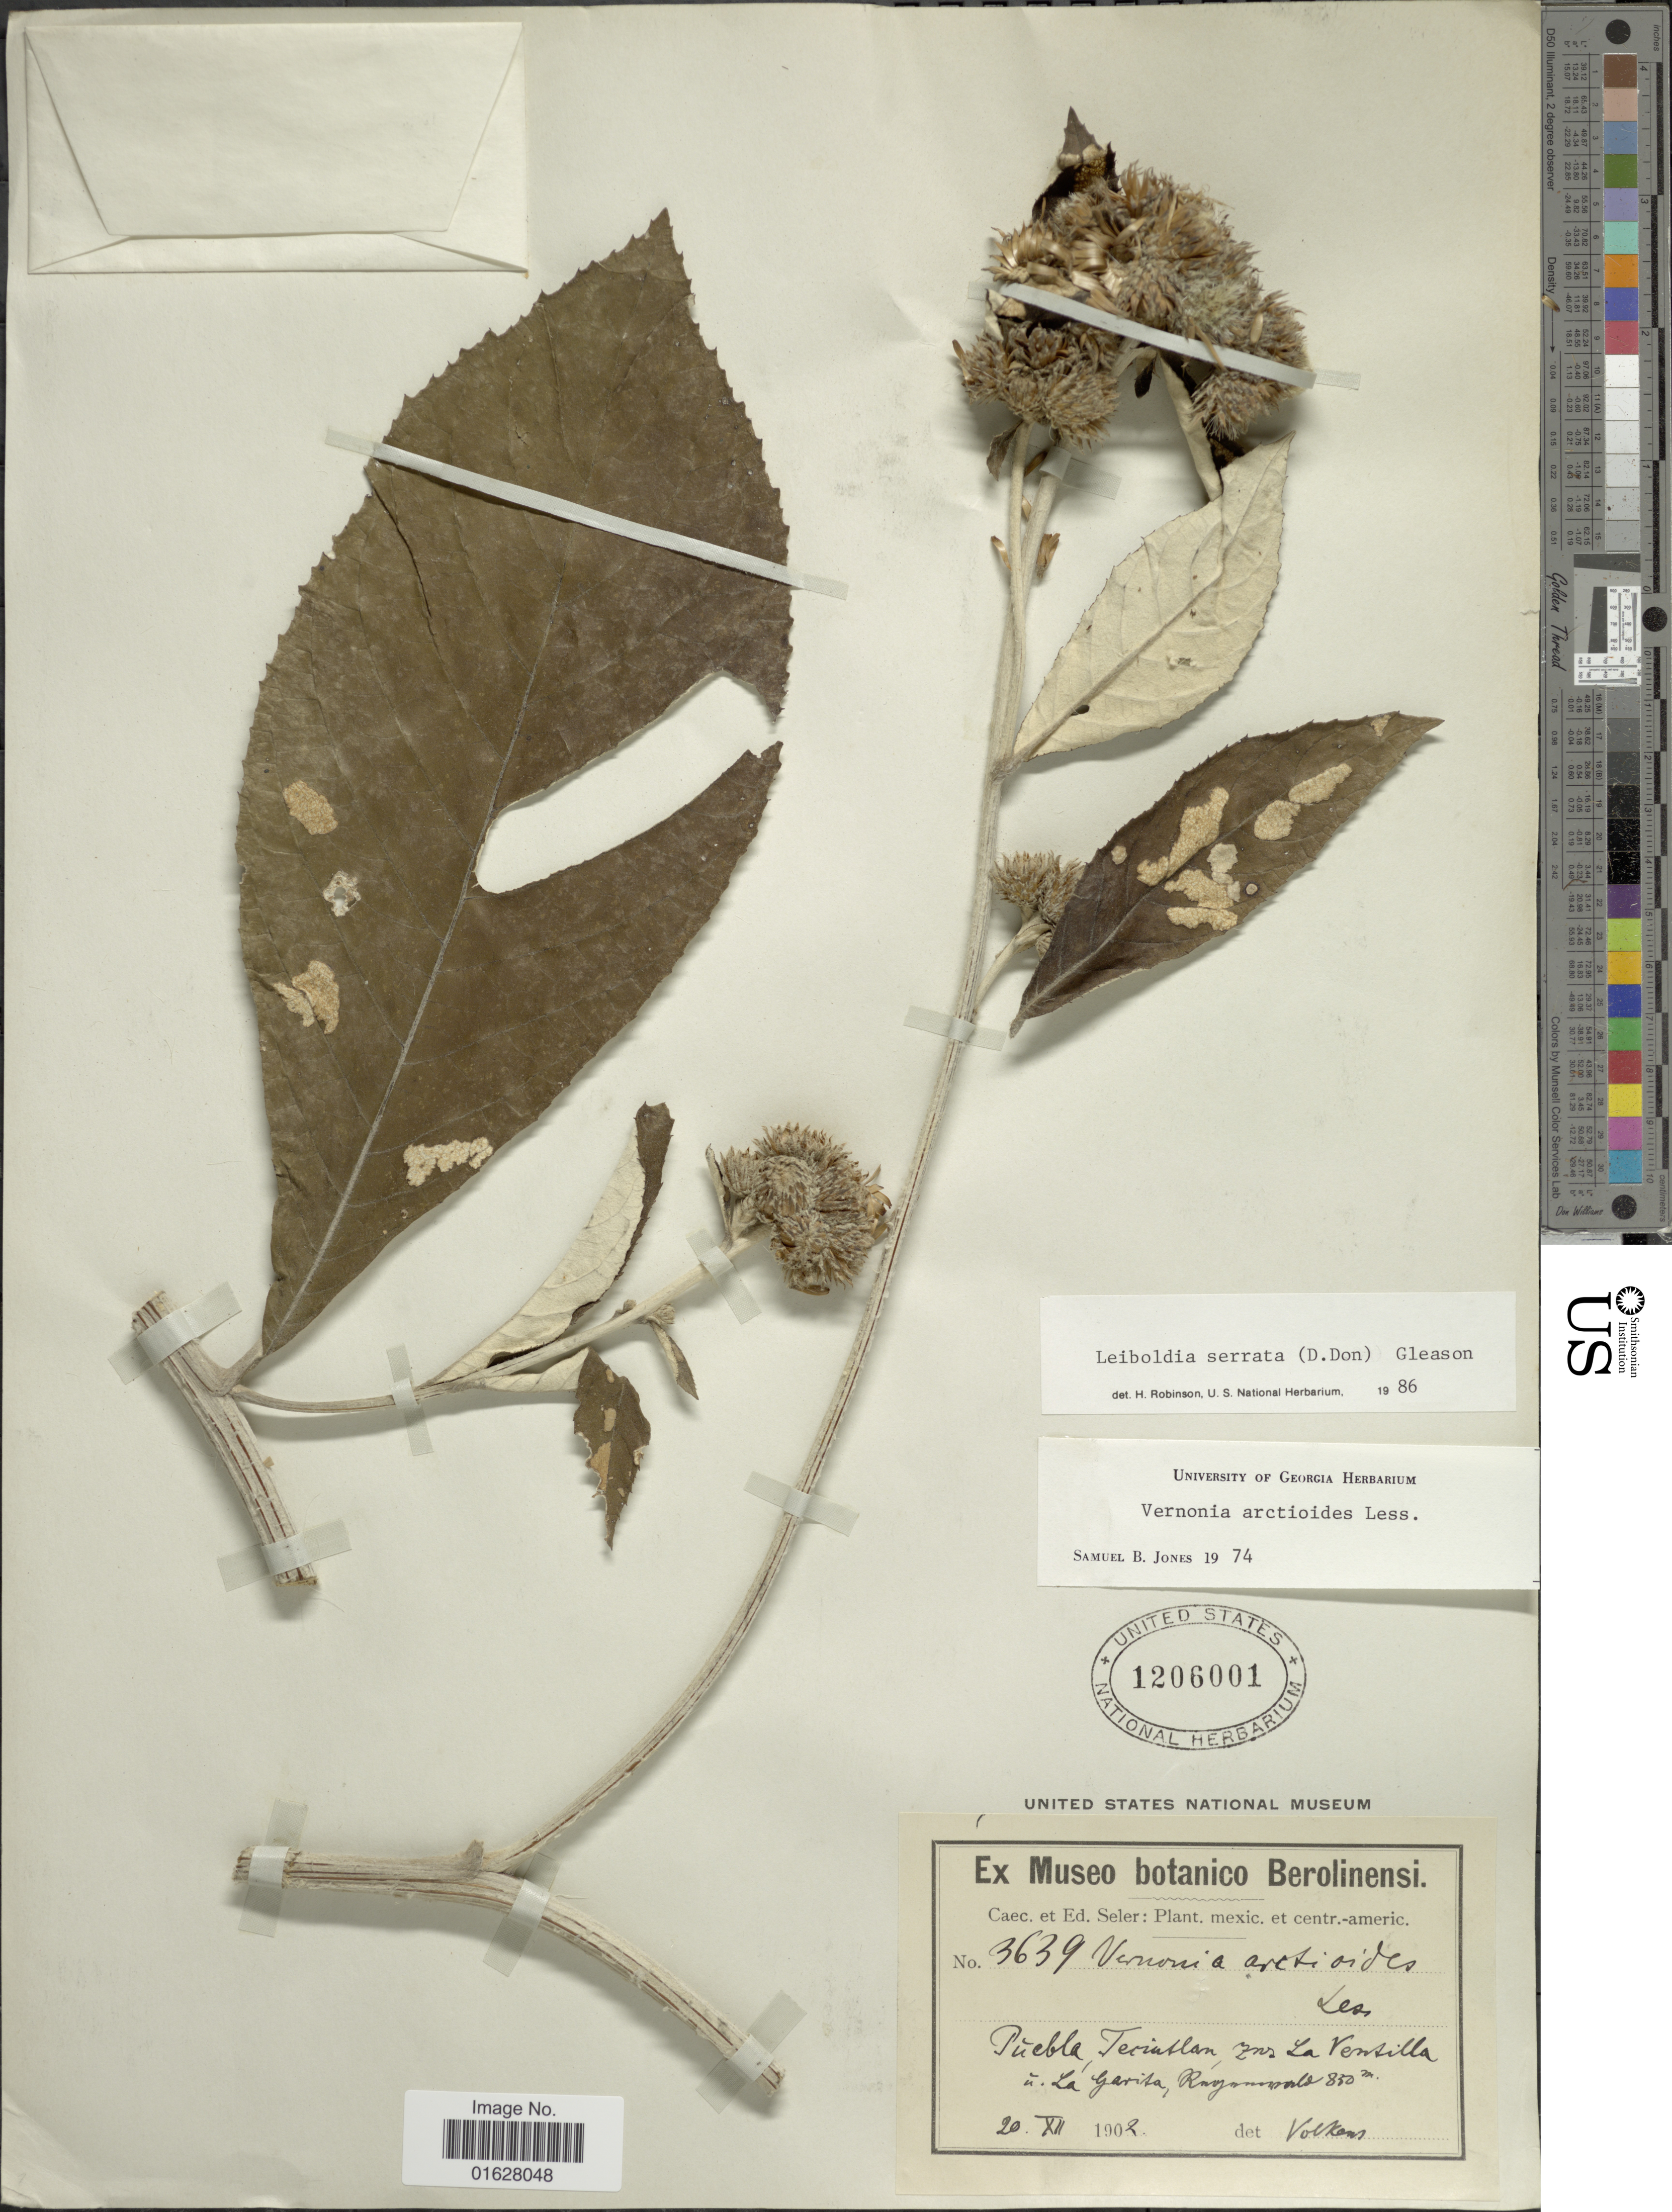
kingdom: Plantae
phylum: Tracheophyta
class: Magnoliopsida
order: Asterales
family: Asteraceae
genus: Leiboldia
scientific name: Leiboldia serrata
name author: (D. Don) Gleason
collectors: C. Seler & E. G. Seler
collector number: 3639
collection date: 1902-12-20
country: Mexico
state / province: Puebla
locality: Puebla Teciutlan, Ins La Ventilla u. La Gavita, Rayonnale [interpreted]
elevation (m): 850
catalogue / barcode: US 1206001